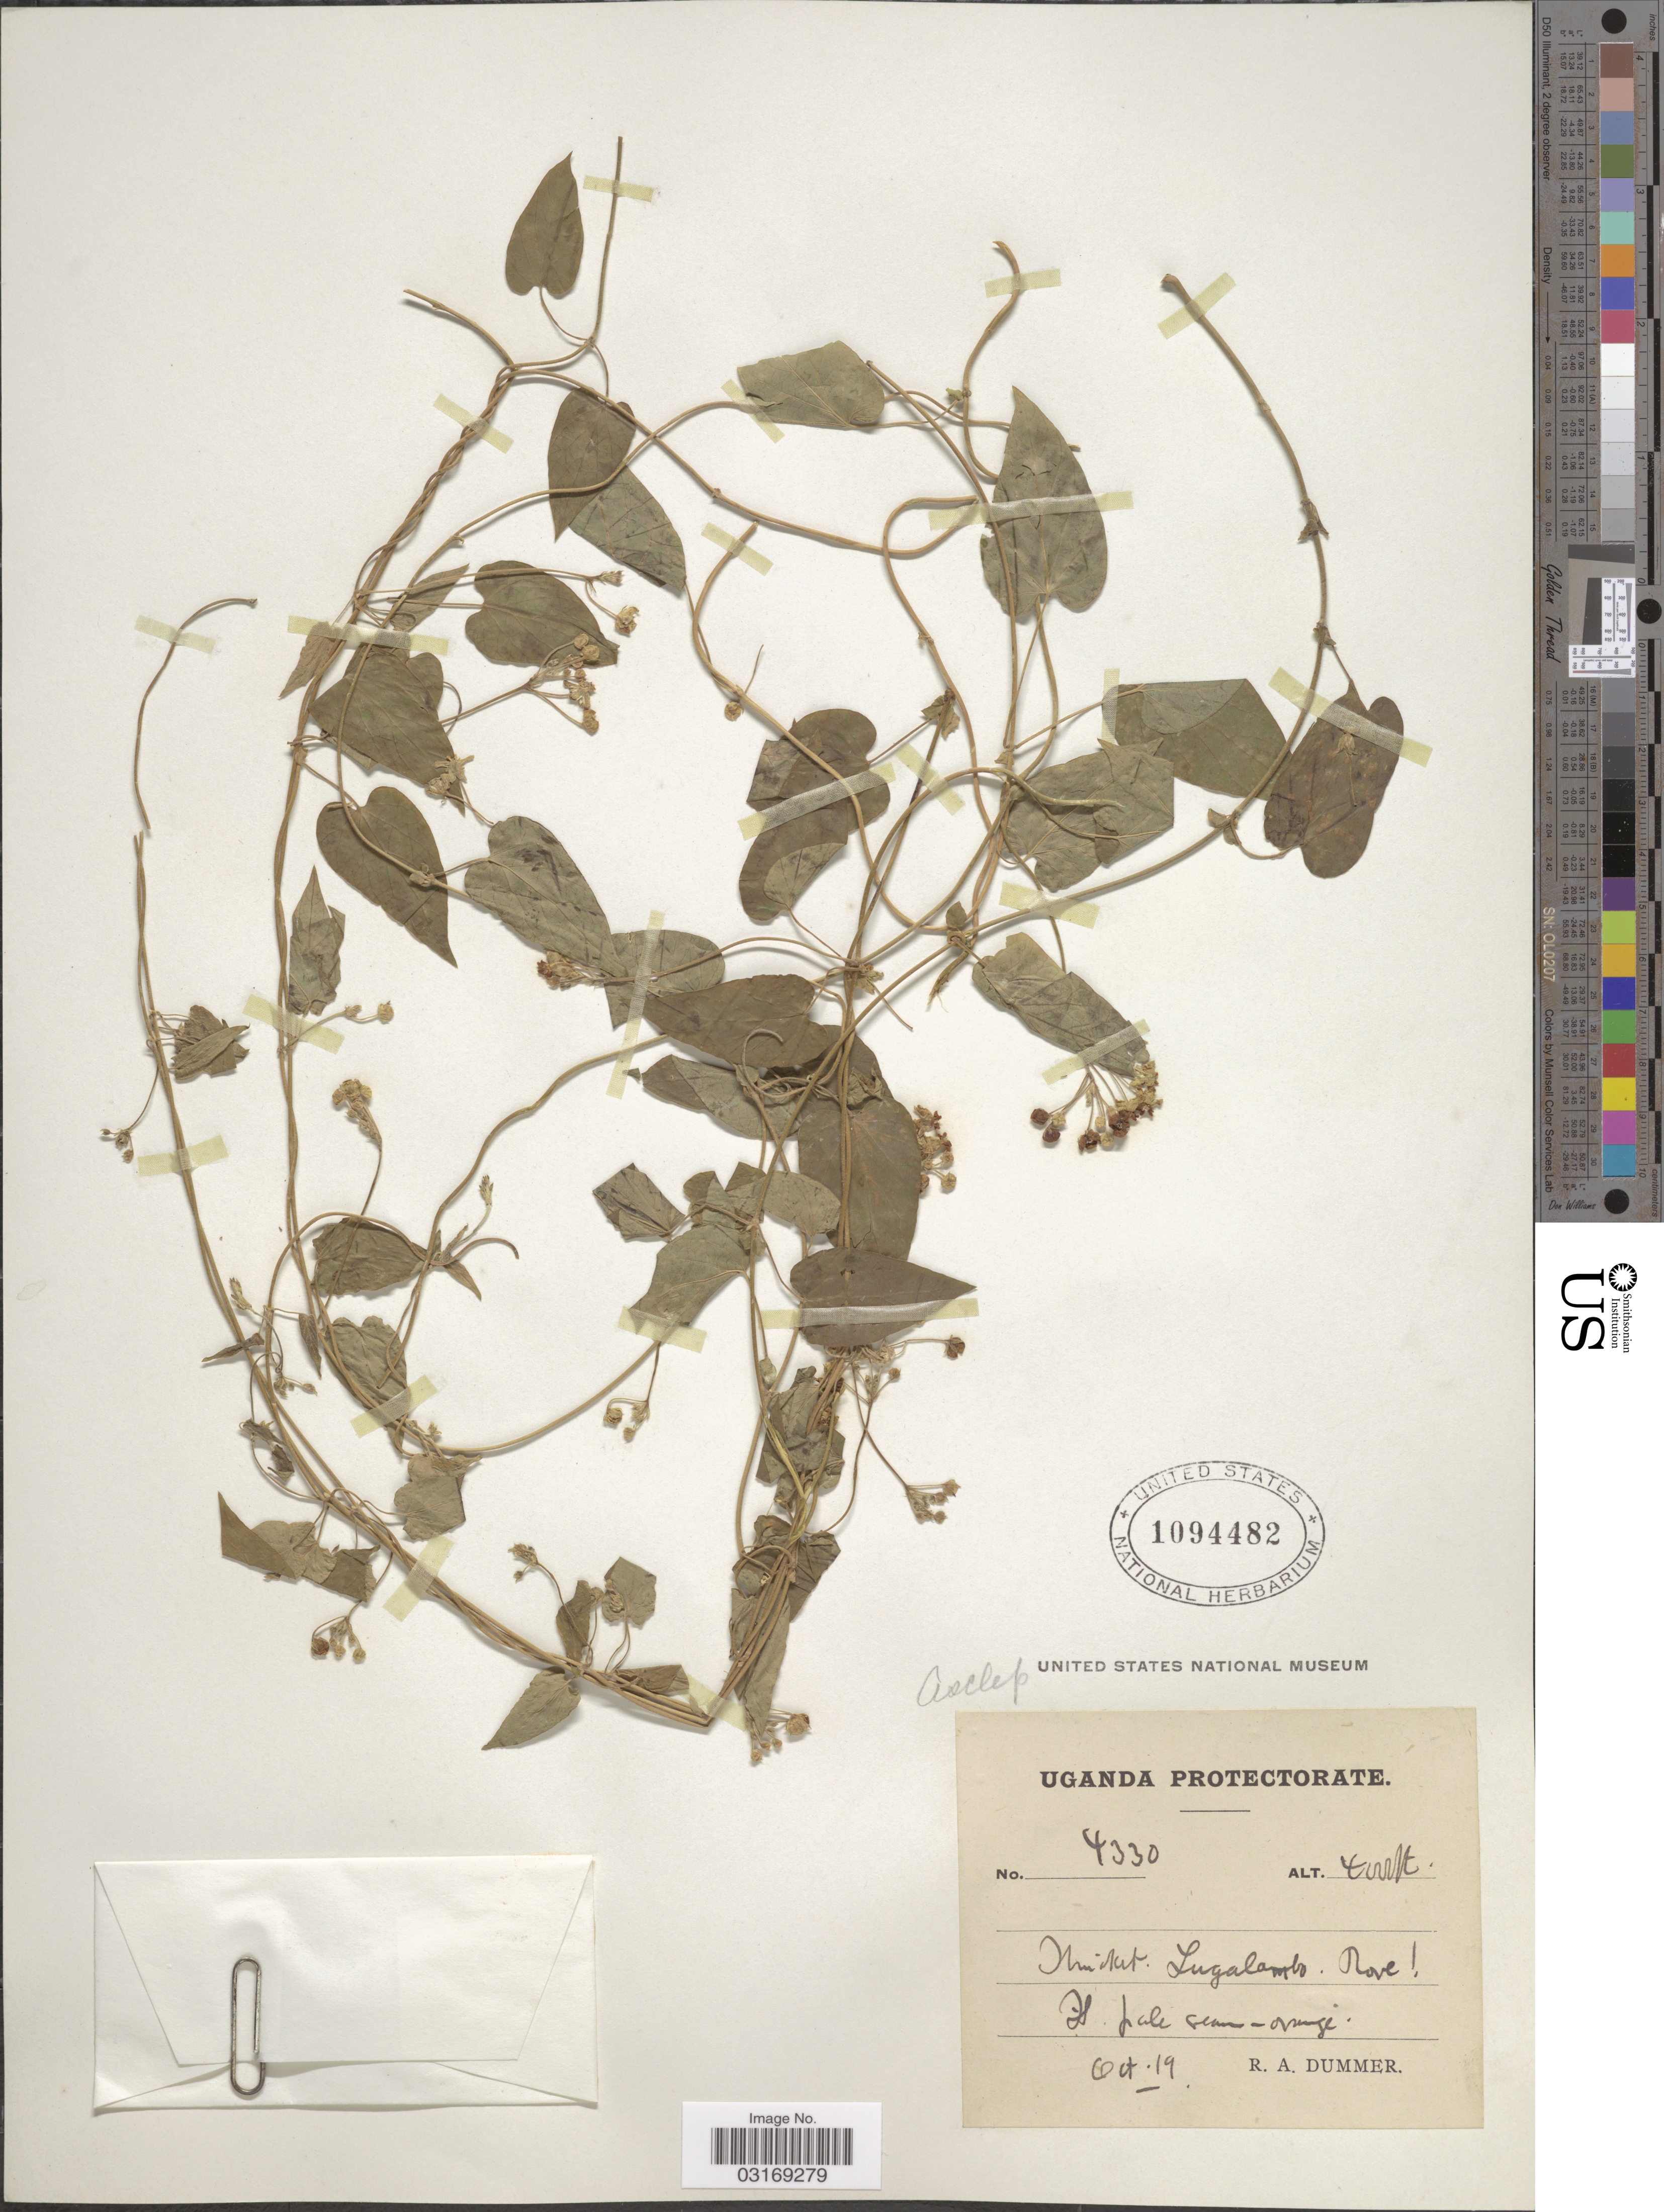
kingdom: Plantae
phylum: Tracheophyta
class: Magnoliopsida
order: Gentianales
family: Apocynaceae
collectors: R. Dümmer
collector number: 4330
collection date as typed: Transcribed d/m/y: /10/19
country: Uganda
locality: Lugalambo.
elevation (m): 1219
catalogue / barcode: US 1094482